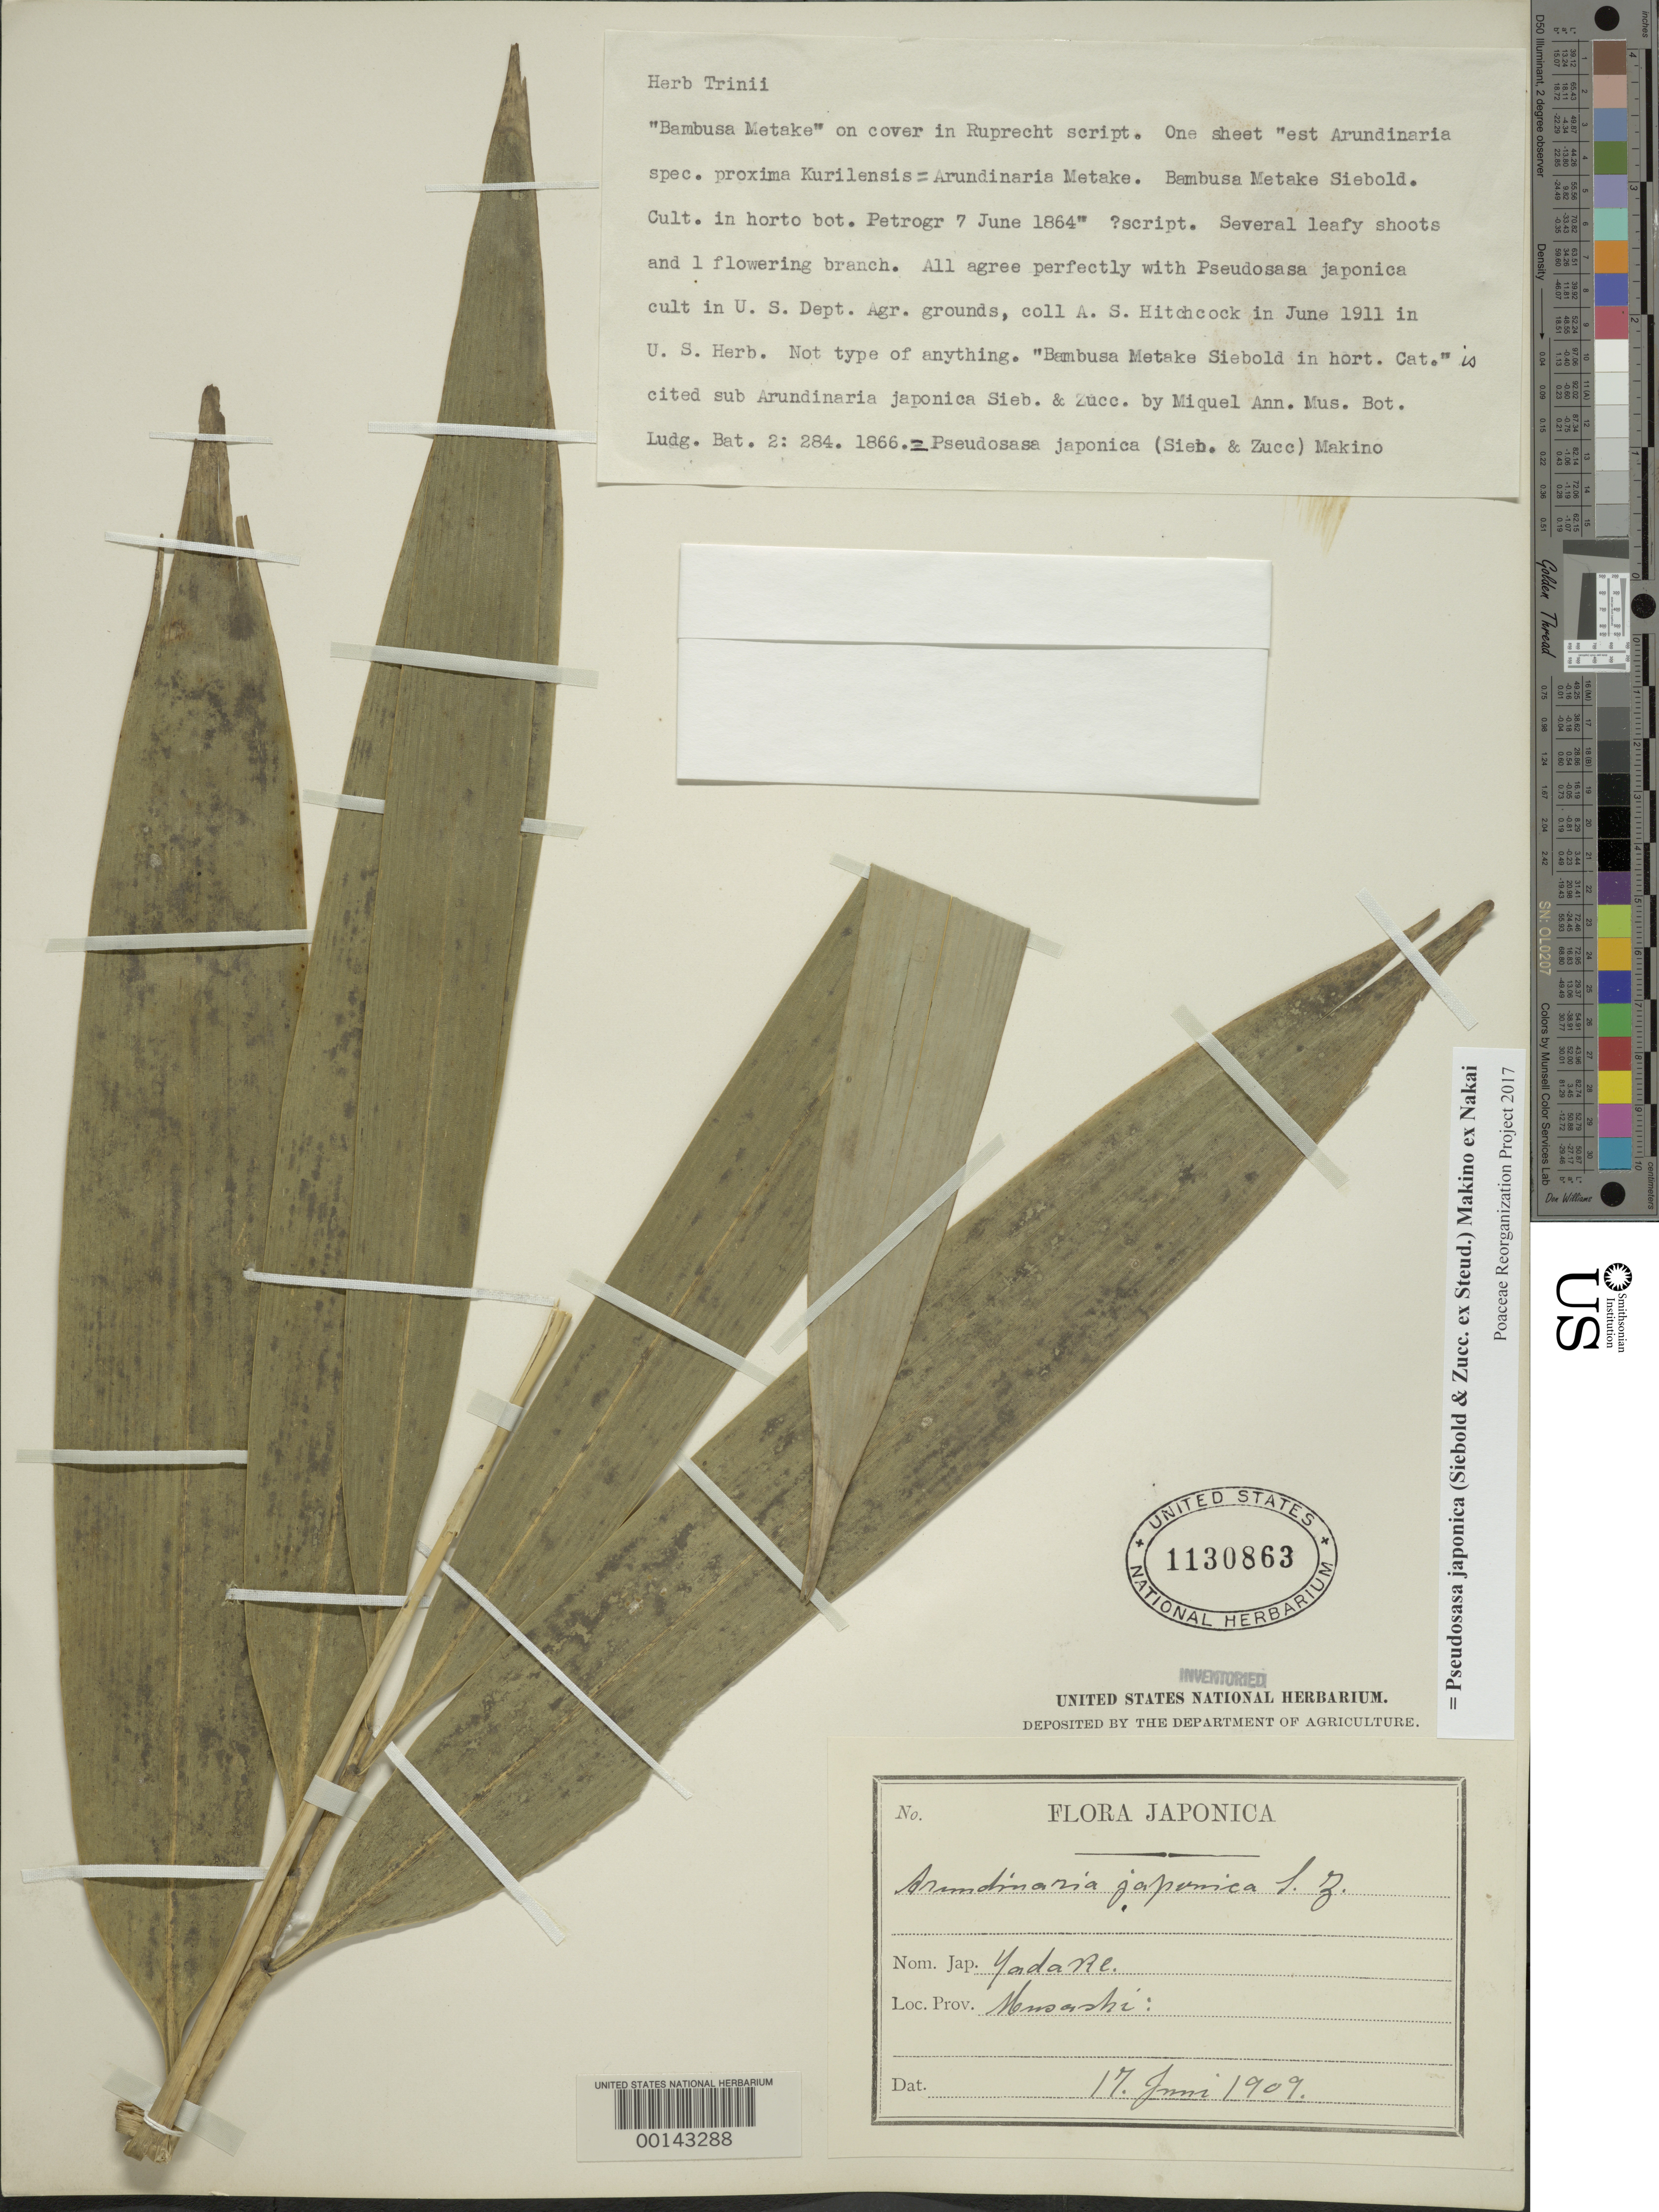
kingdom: Plantae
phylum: Tracheophyta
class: Liliopsida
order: Poales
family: Poaceae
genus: Pseudosasa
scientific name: Pseudosasa japonica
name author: (Siebold & Zucc. ex Steud.) Makino ex Nakai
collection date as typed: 17 Jun 1909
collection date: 1909-06-17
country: Japan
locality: Musashi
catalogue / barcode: US 1130863